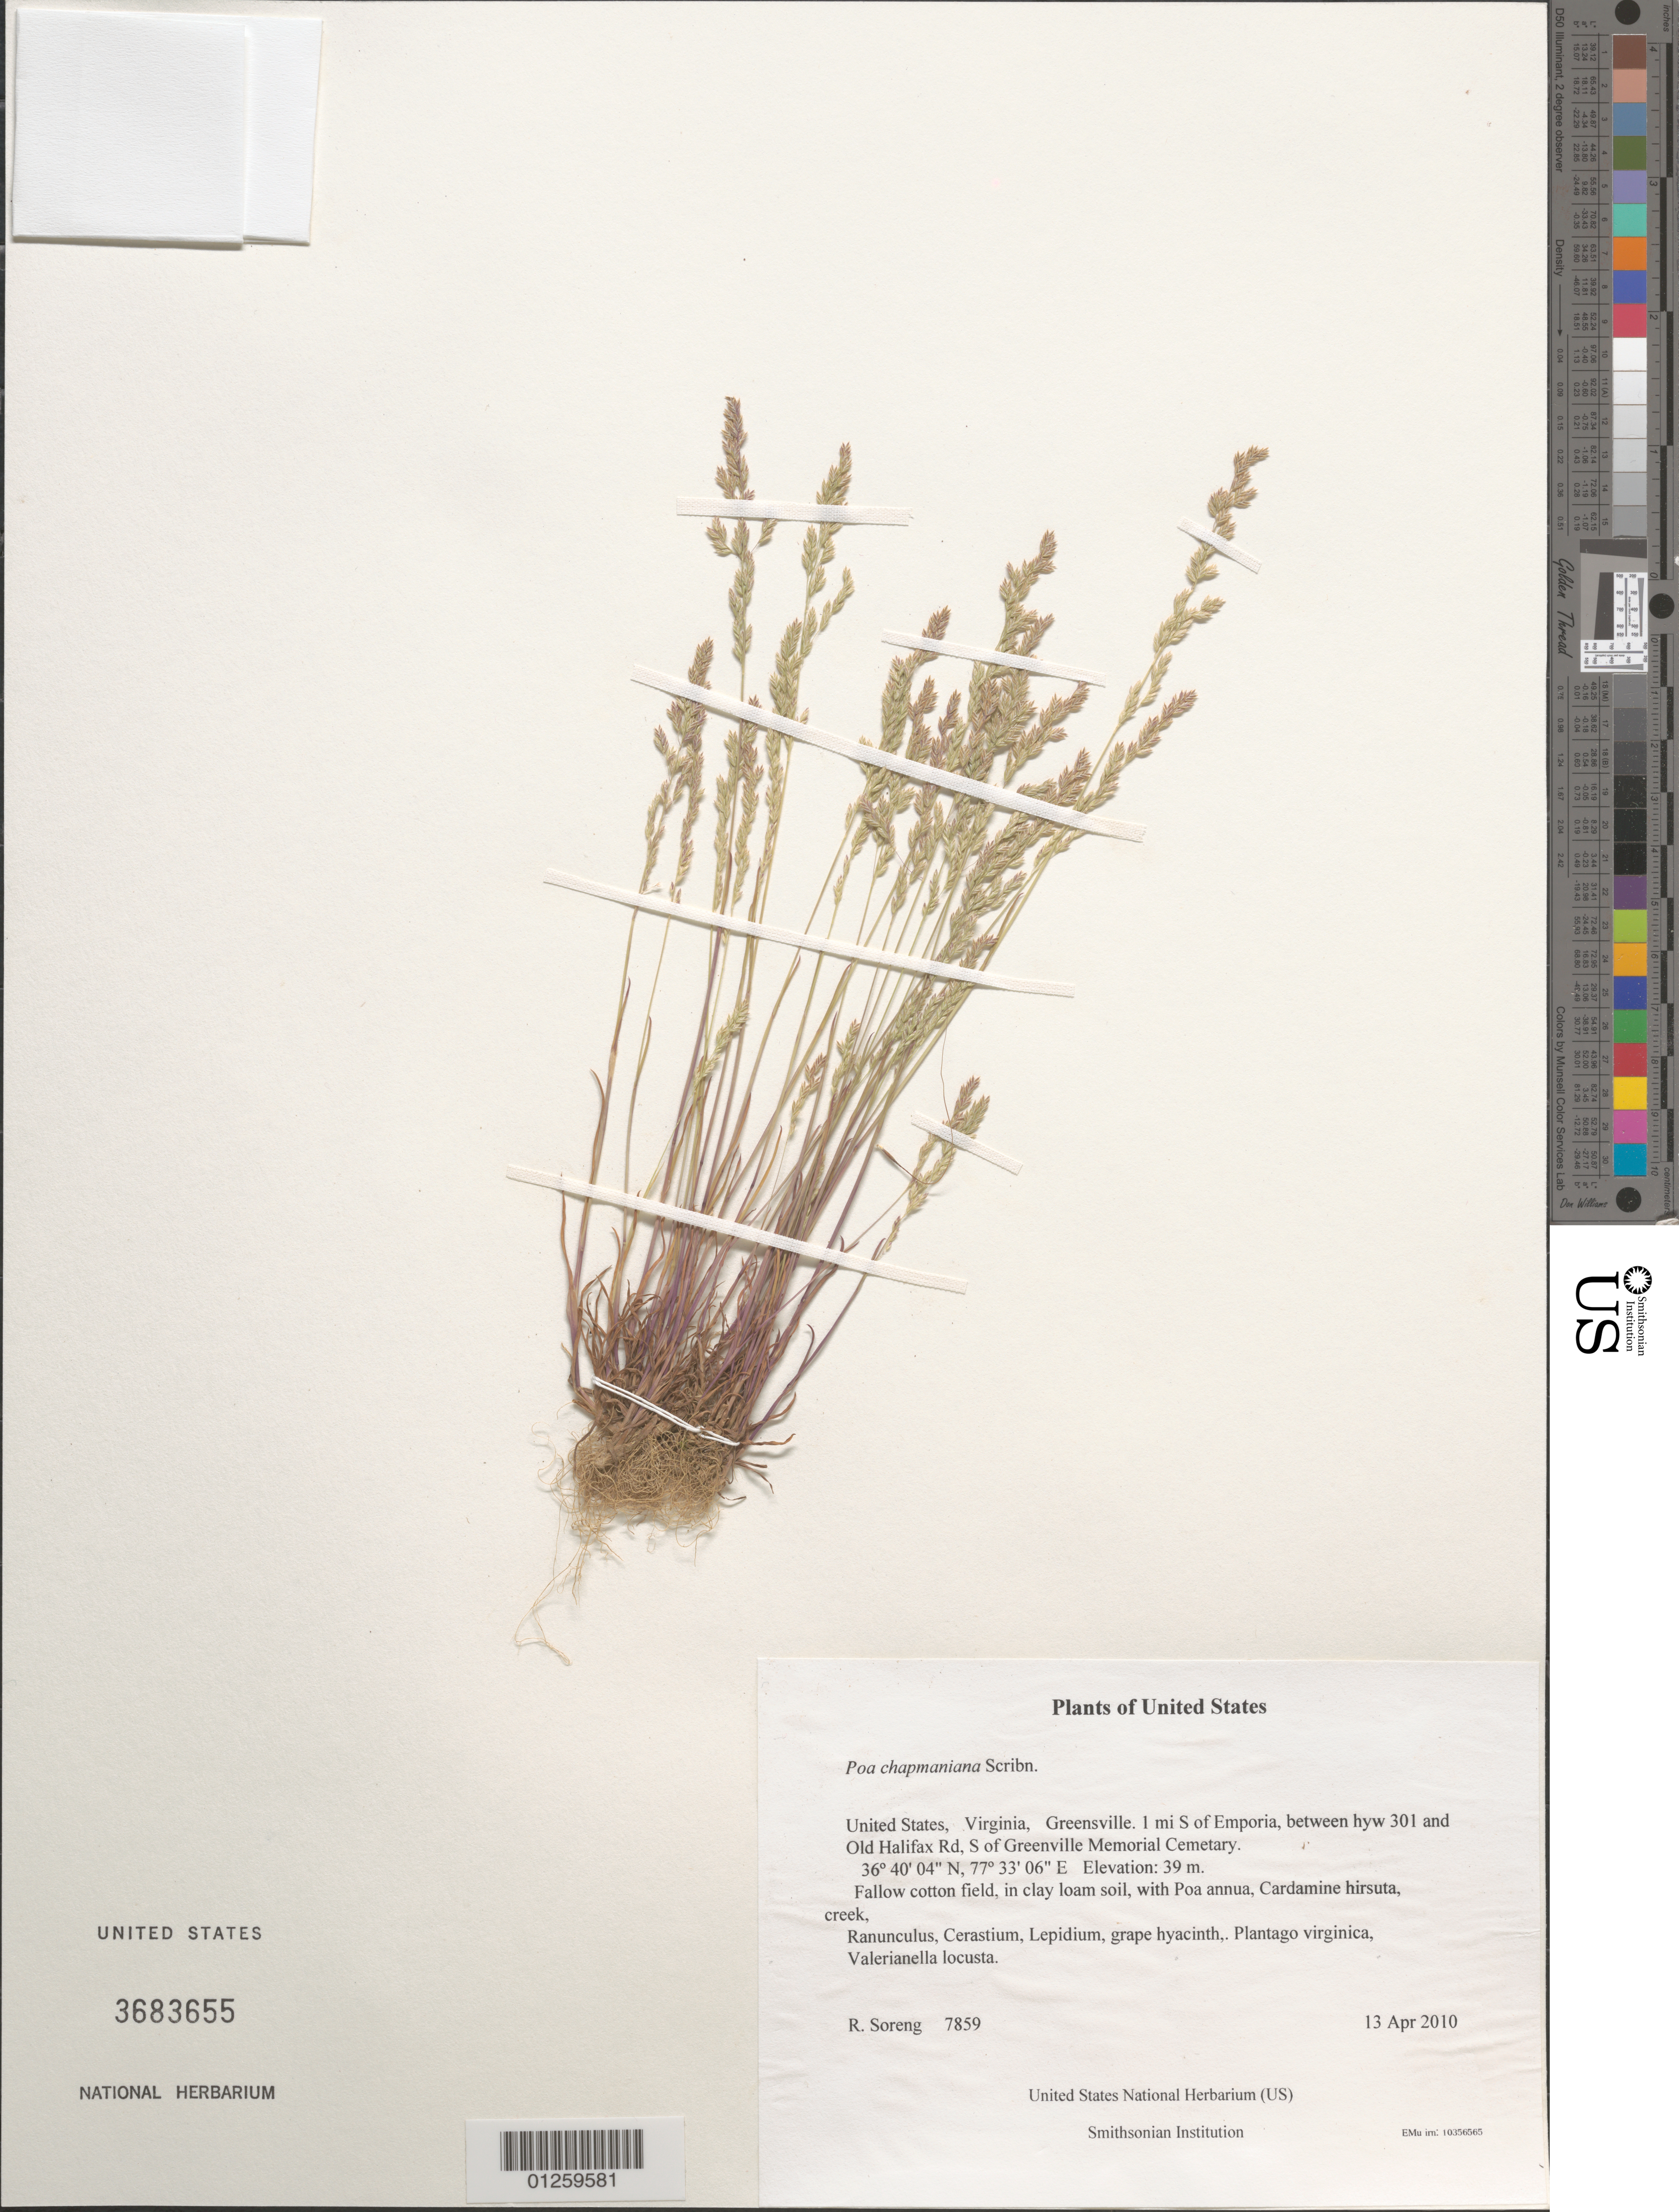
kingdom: Plantae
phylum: Tracheophyta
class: Liliopsida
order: Poales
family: Poaceae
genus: Poa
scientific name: Poa chapmaniana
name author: Scribn.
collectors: R. J. Soreng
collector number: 7859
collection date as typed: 13 Apr 2010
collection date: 2010-04-13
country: United States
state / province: Virginia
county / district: Greensville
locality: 1 mi S of Emporia, between hwy 301 and Old Halifax Rd, S of Greenville Memorial Cemetary.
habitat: Fallow cotton field, in clay loam soil, with Poa annua, Cardamine hirsuta, Ranunculus, Cerastium, Lepidium, grape hyacinth,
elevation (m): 39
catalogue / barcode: US 3683655